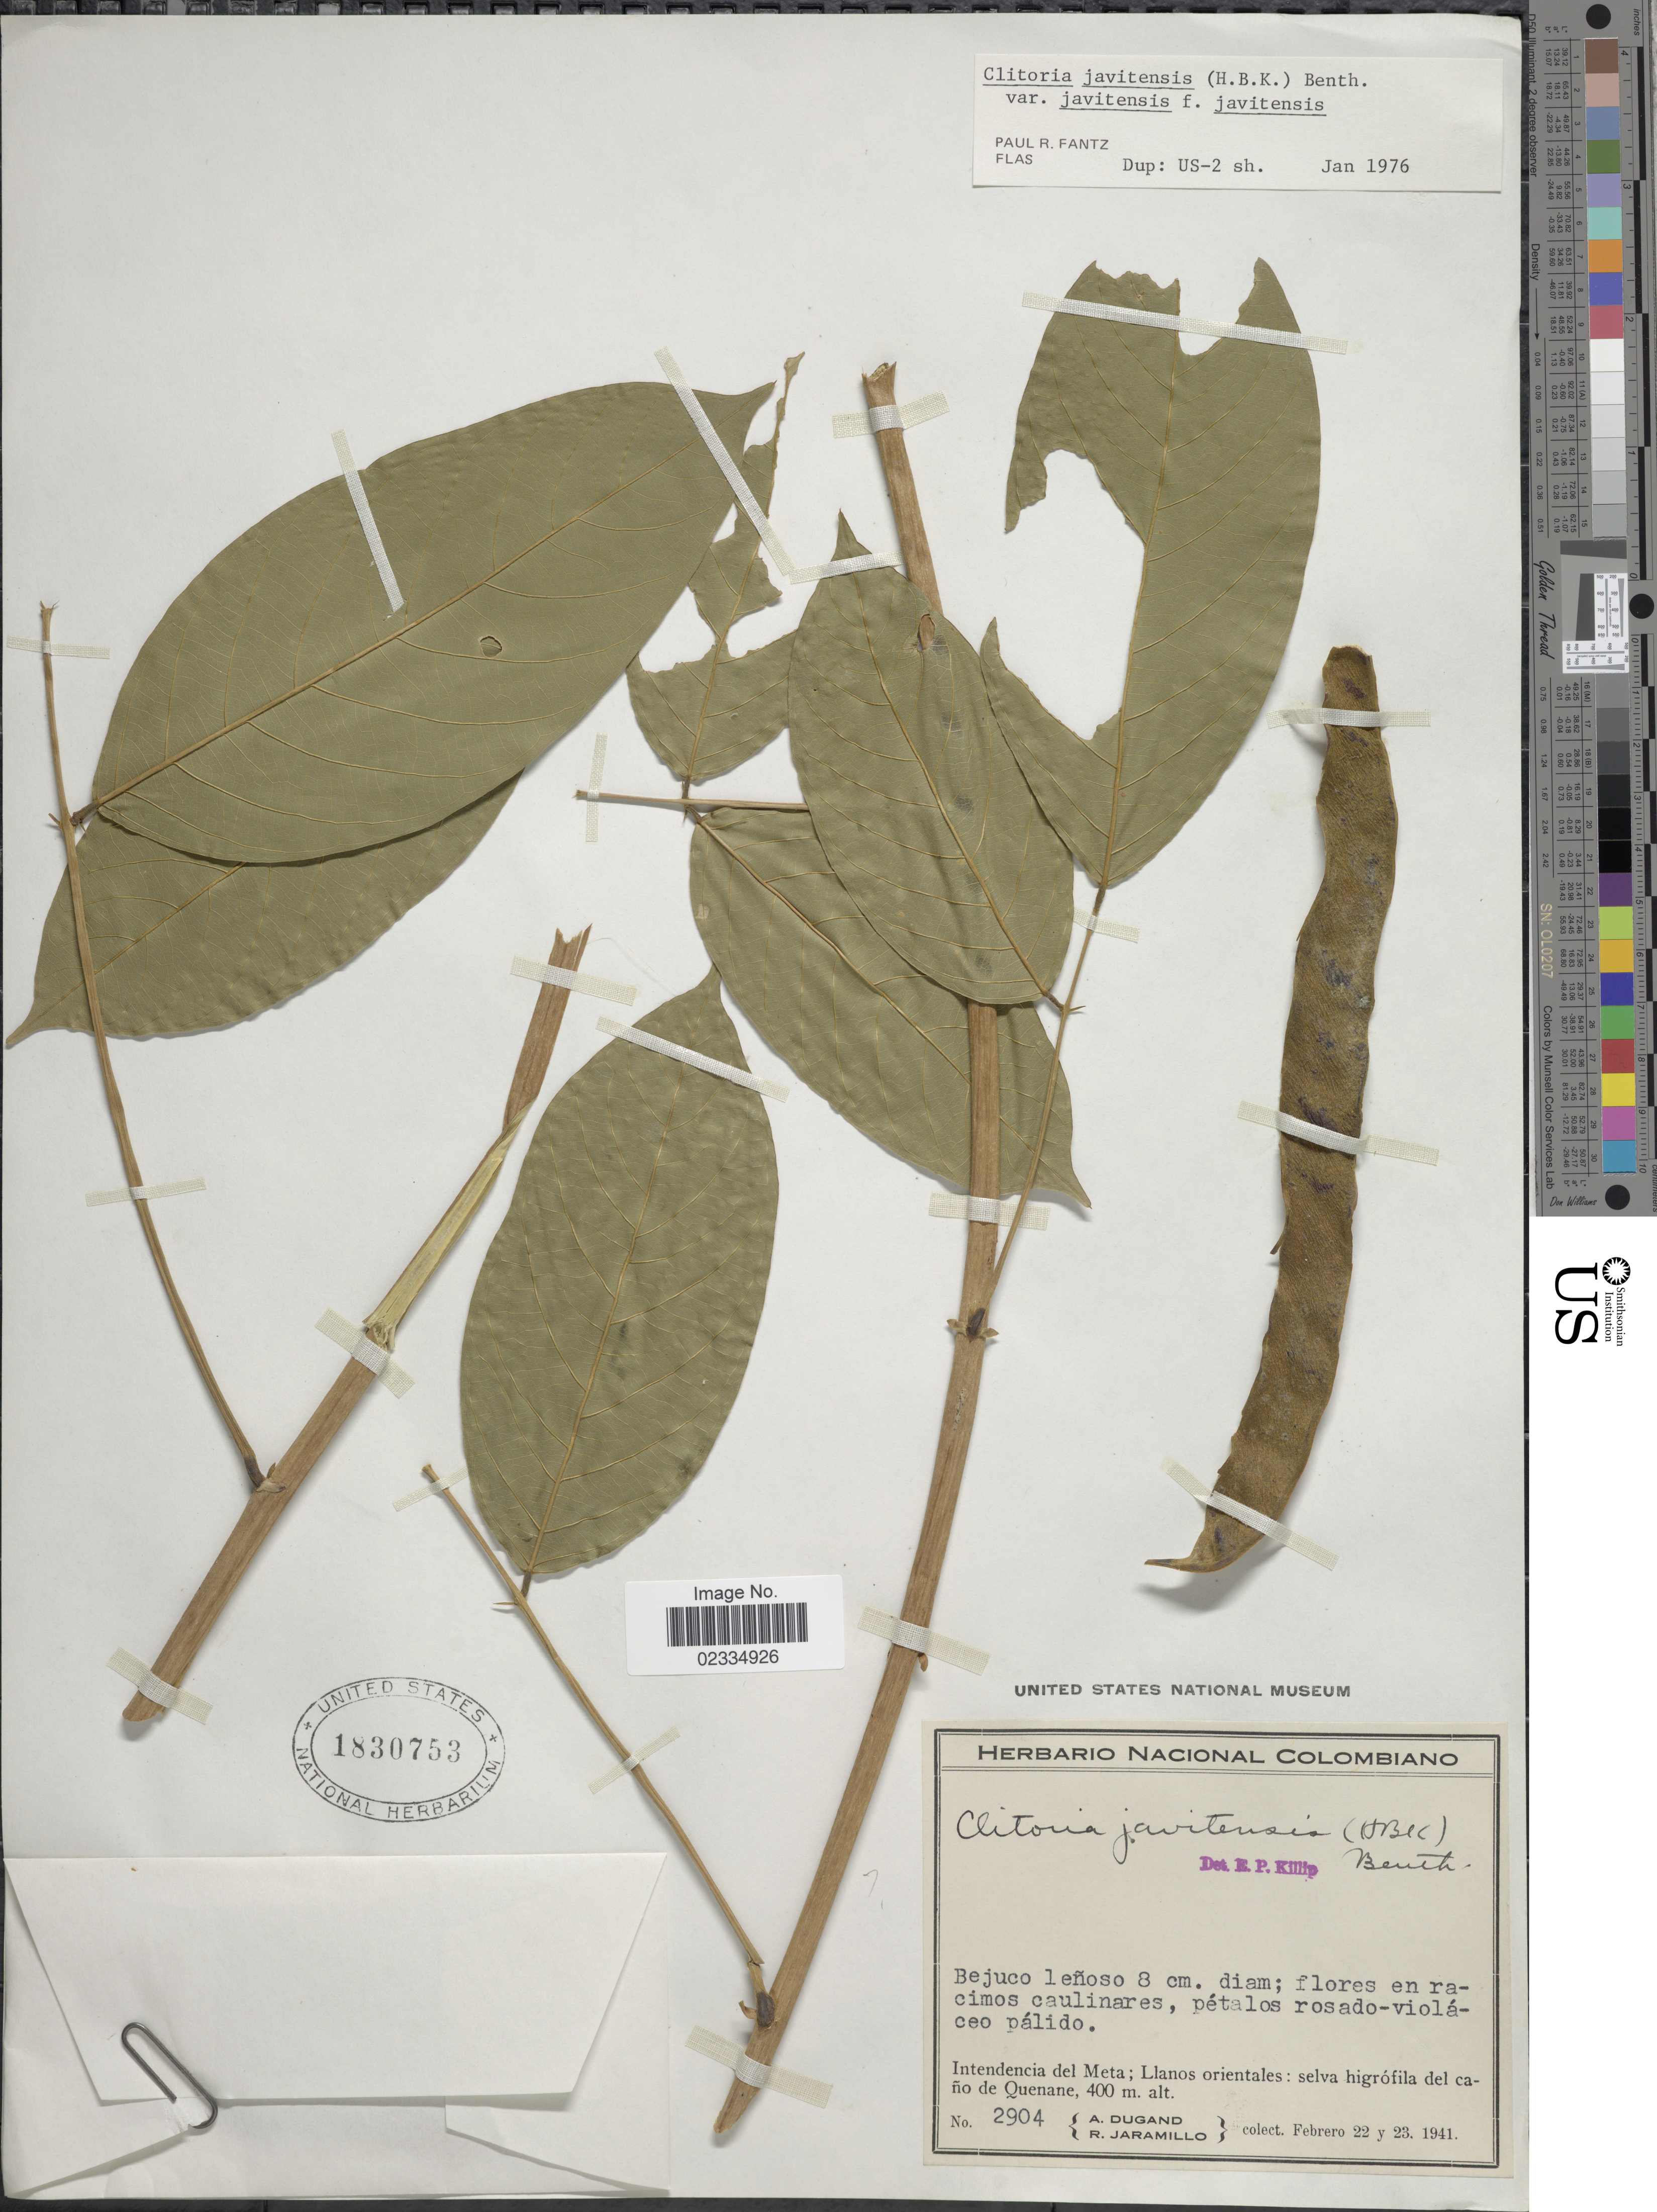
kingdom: Plantae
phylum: Tracheophyta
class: Magnoliopsida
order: Fabales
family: Fabaceae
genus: Clitoria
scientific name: Clitoria javitensis f. javitensis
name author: (Kunth) Benth.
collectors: A. Dugand & R. Jaramillo M.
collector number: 2904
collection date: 1941-02-22/1941-02-23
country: Colombia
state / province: Meta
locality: Llanos Orientales: selva higrofila del cano de Quenane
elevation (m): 400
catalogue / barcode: US 1830753